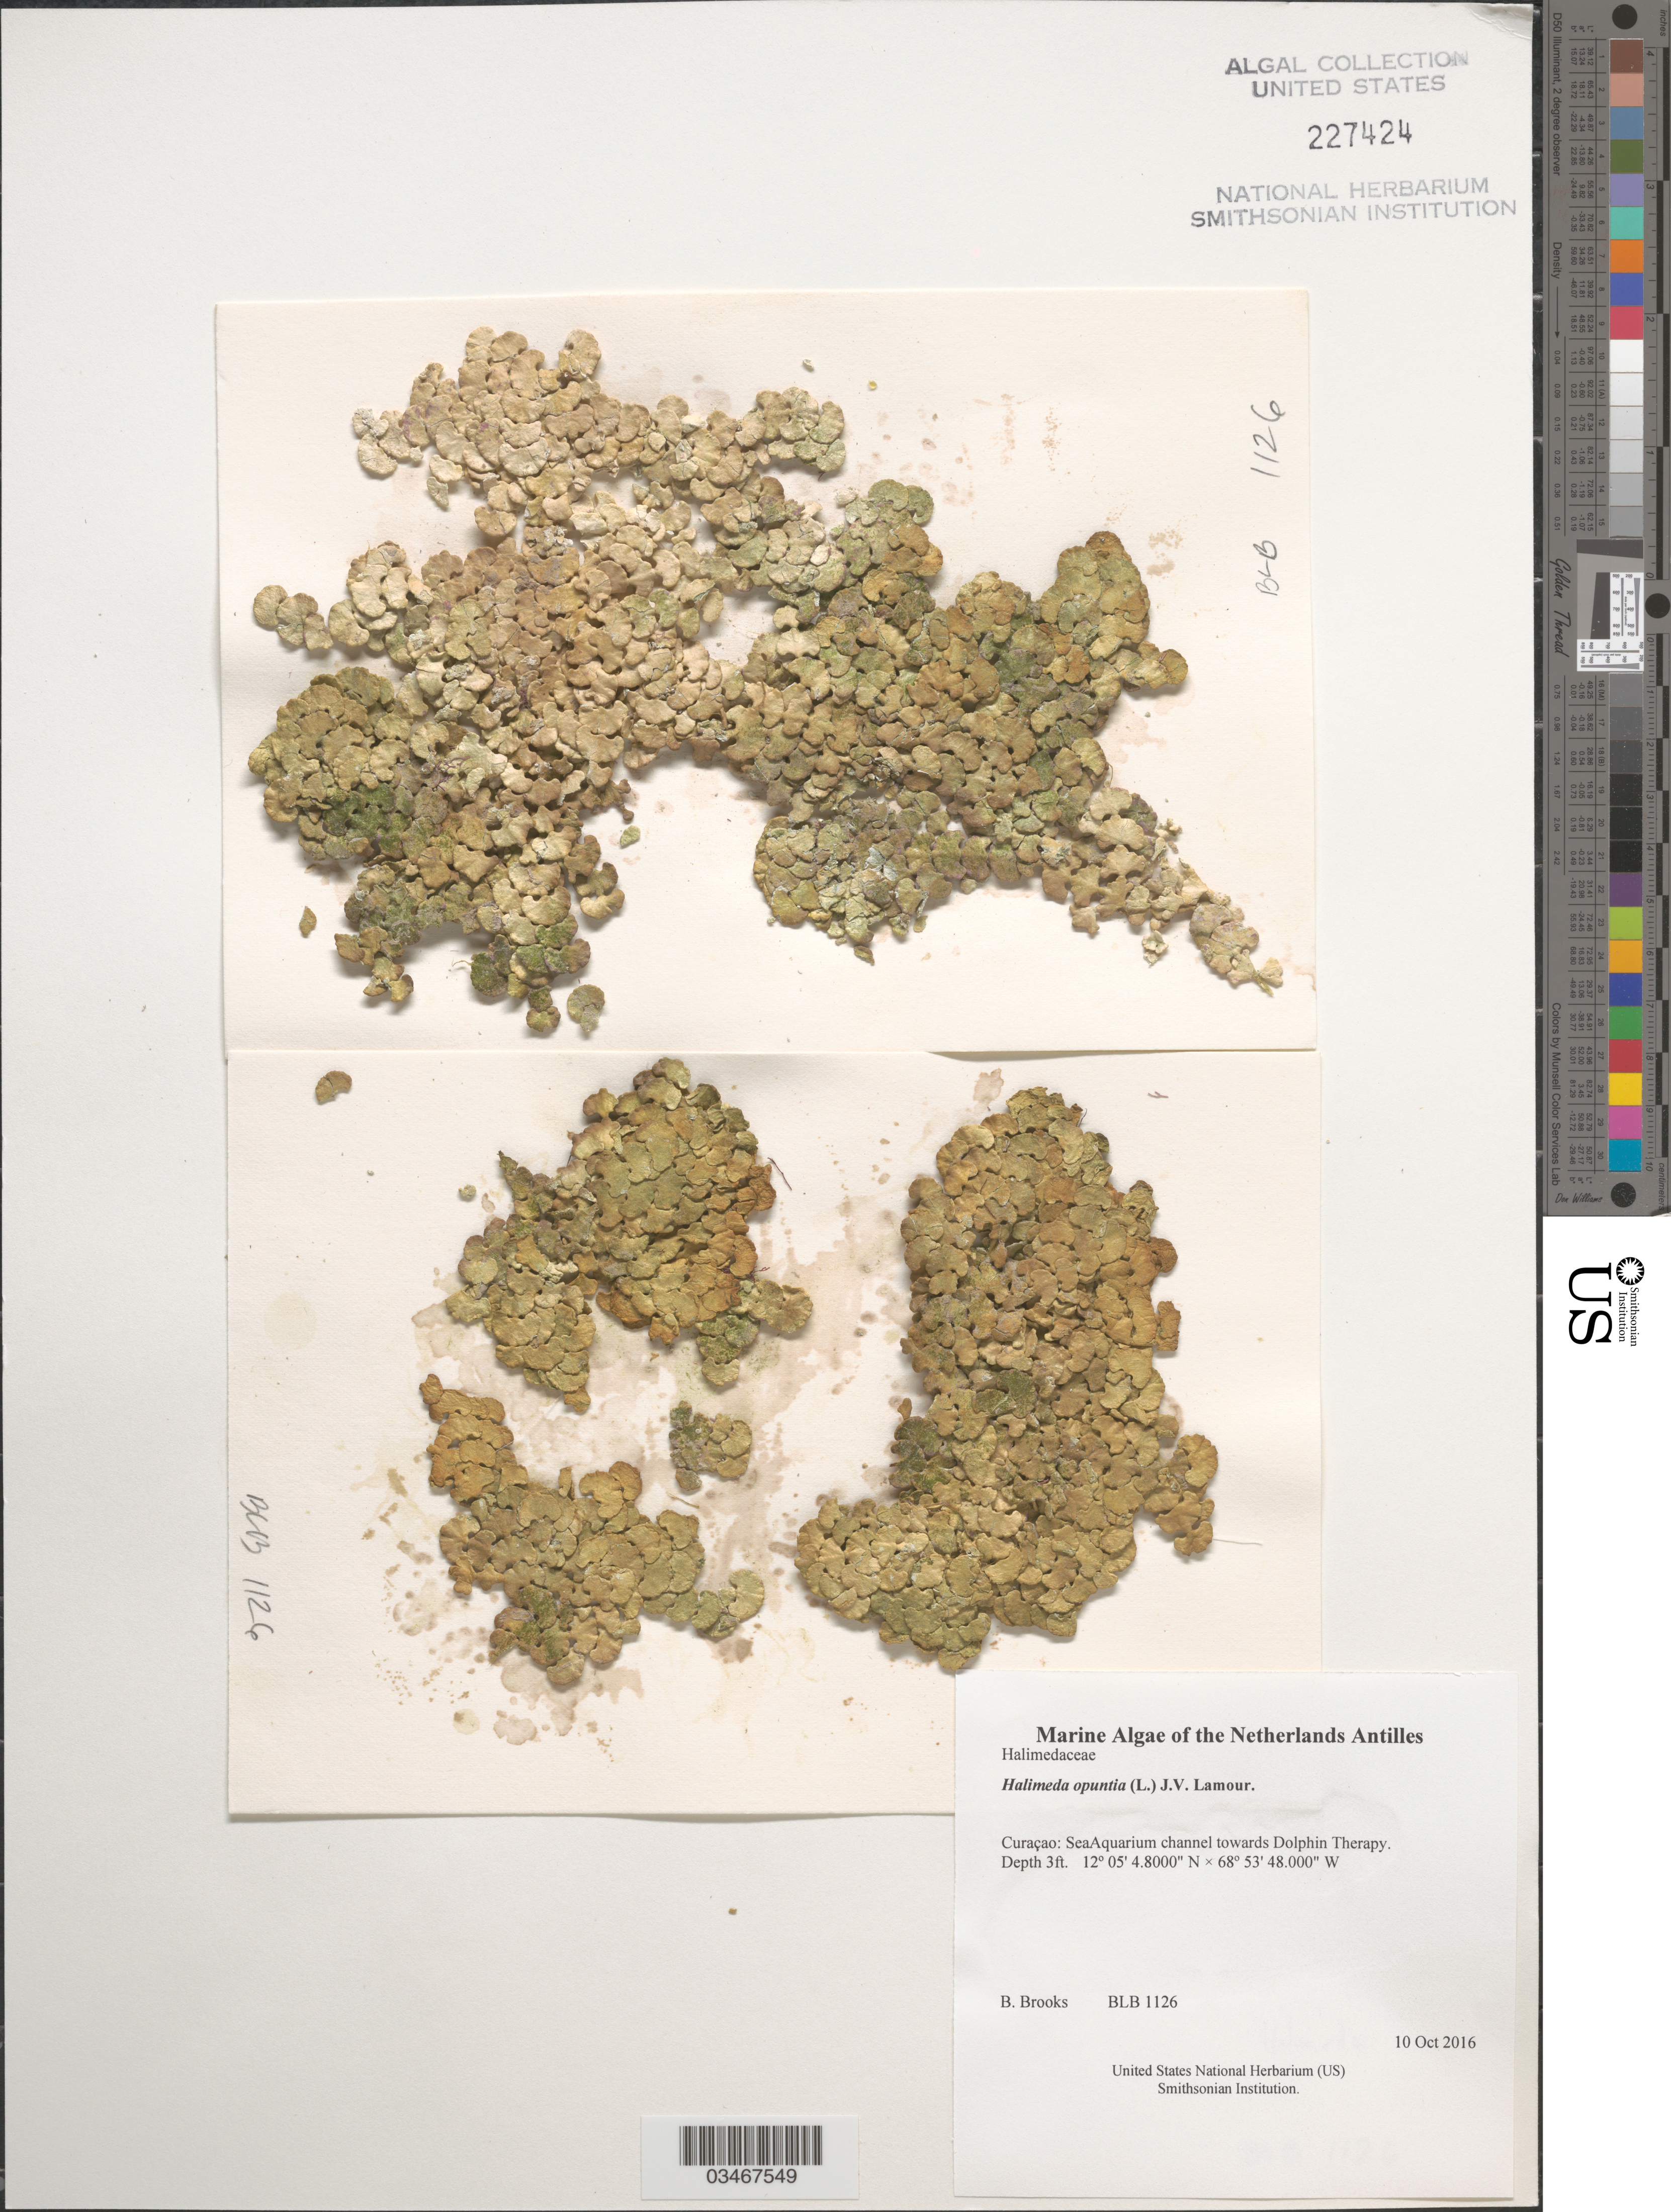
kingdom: Plantae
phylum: Chlorophyta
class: Ulvophyceae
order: Bryopsidales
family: Halimedaceae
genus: Halimeda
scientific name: Halimeda opuntia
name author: (L.) J.V.Lamouroux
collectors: B. Brooks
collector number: BLB 1126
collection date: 2016-10-10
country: Curaçao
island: Curaçao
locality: SeaAquarium channel towards Dolphin Therapy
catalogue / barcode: US 227424